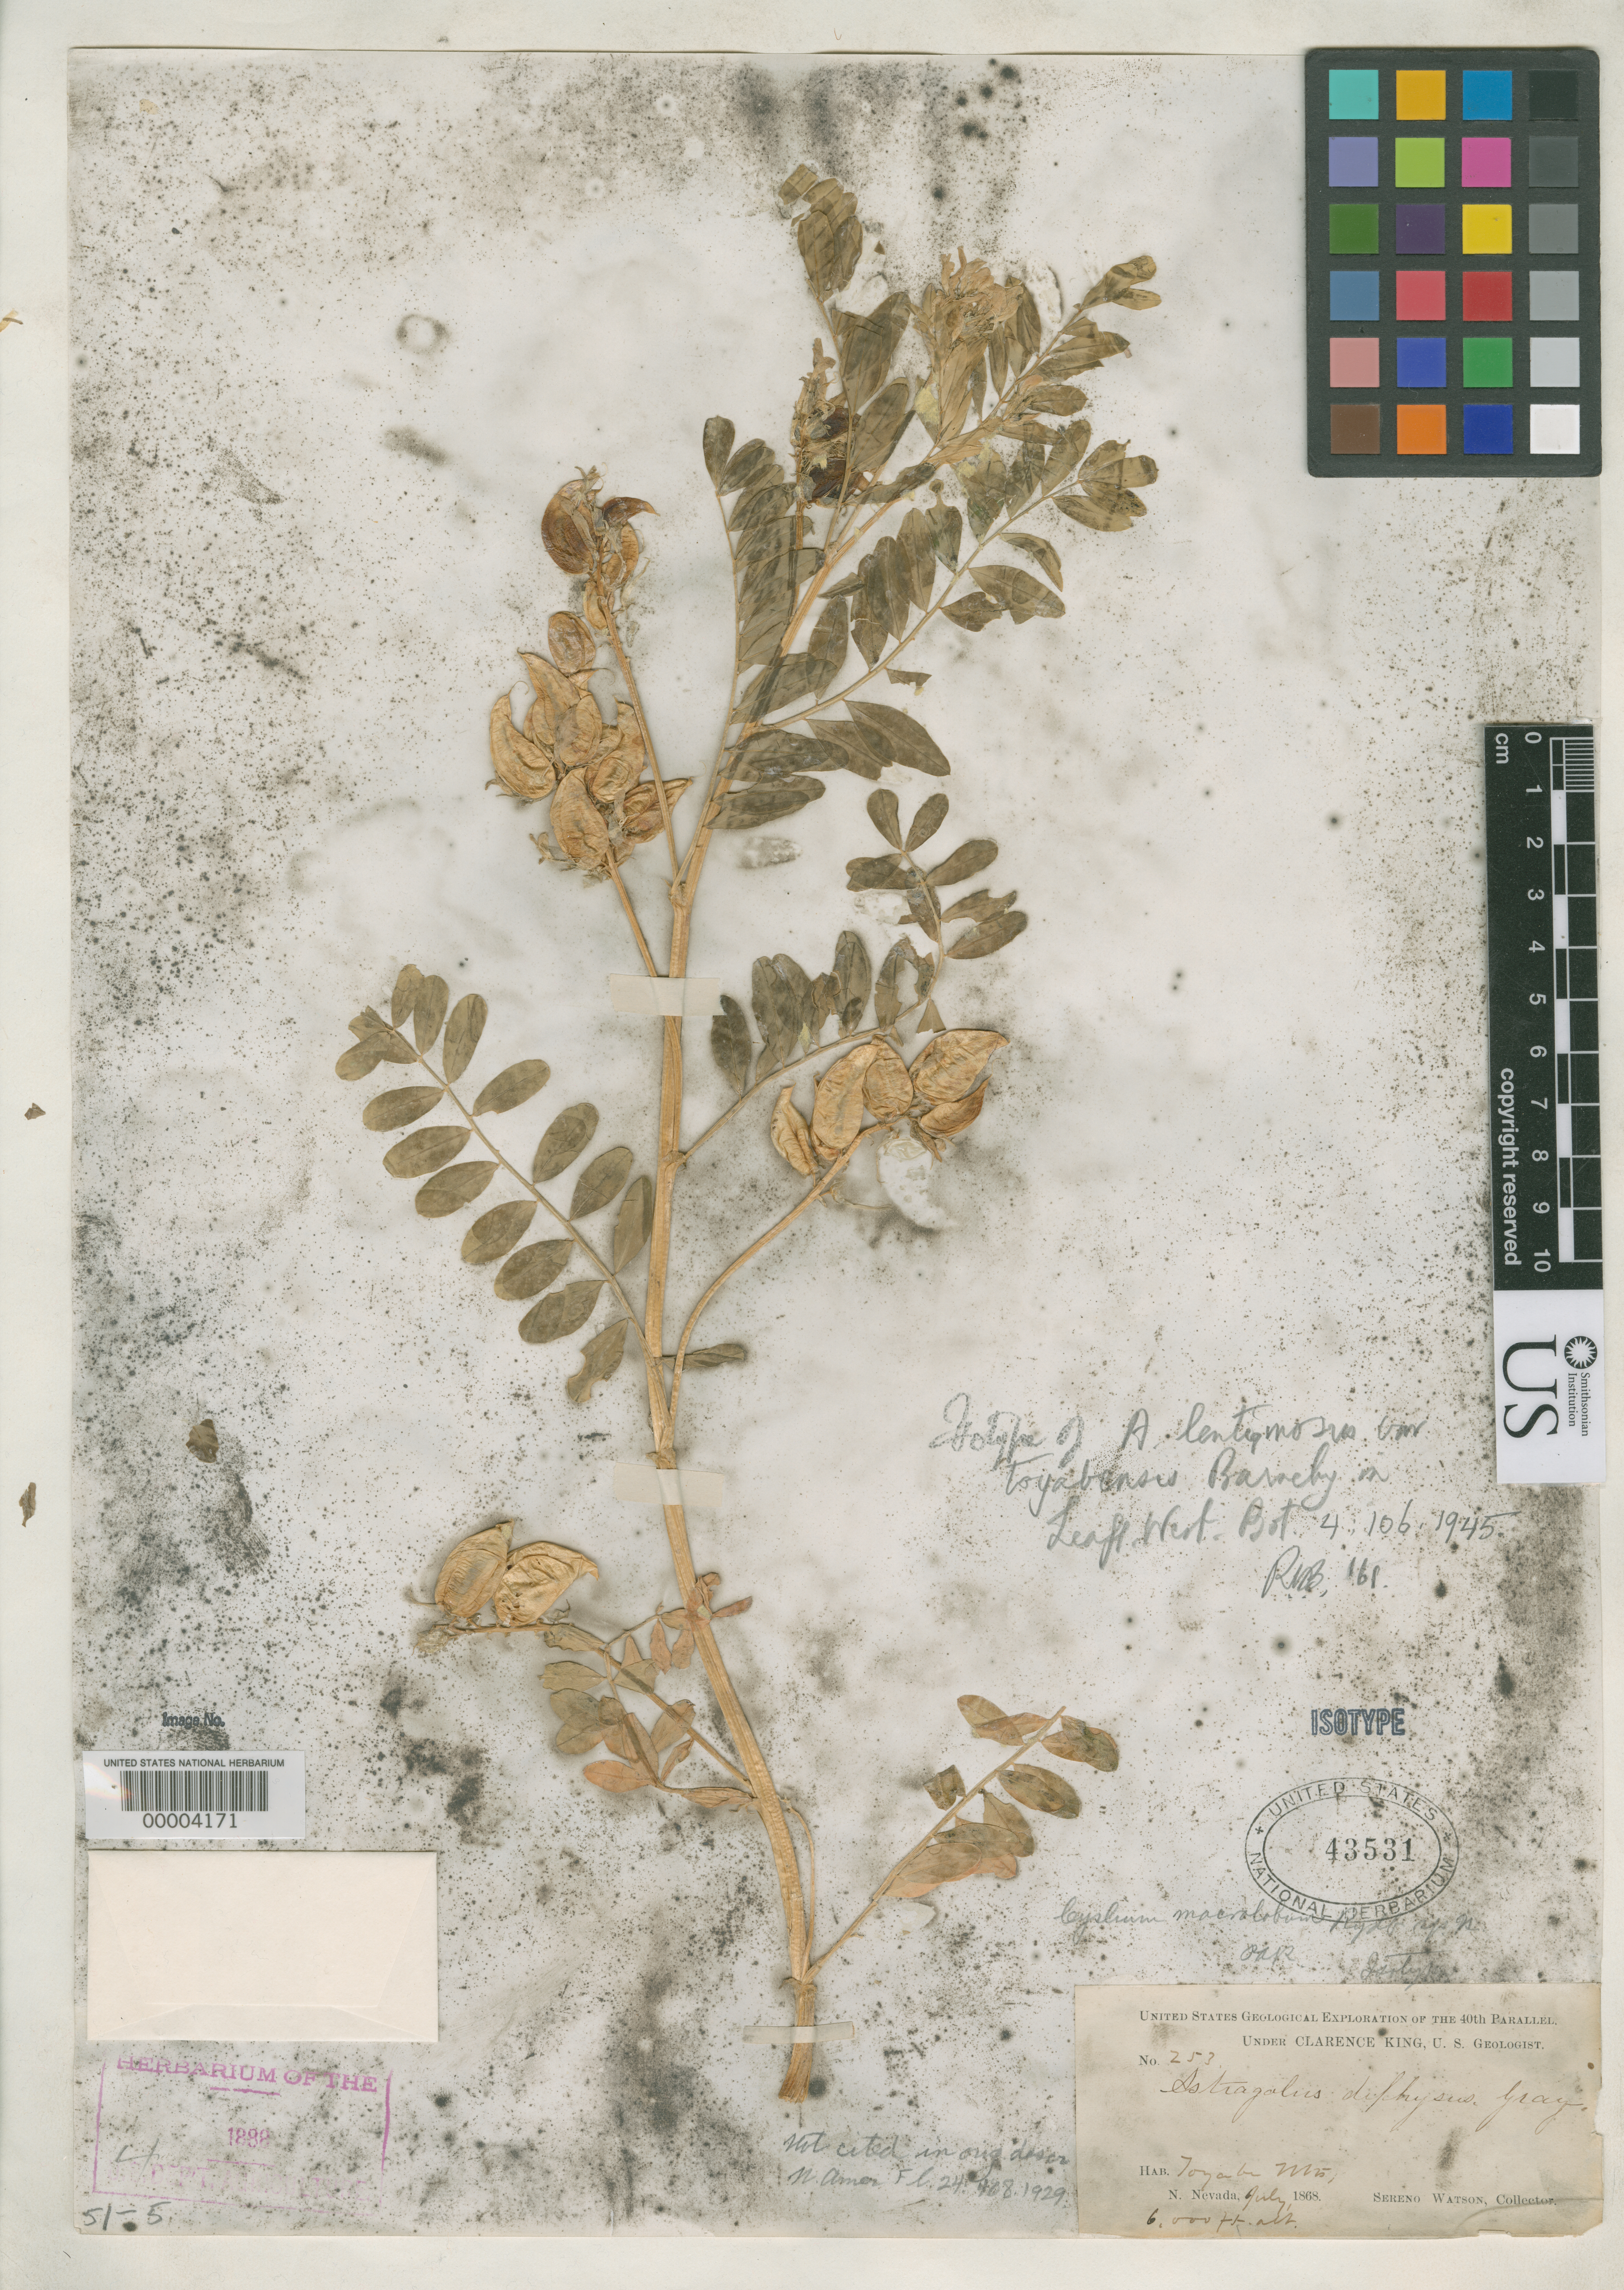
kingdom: Plantae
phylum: Tracheophyta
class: Magnoliopsida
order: Fabales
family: Fabaceae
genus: Astragalus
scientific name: Astragalus lentiginosus var. toyabensis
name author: Barneby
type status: Isotype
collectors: S. Watson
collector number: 253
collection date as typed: Jul 1868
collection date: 1868-07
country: United States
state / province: Nevada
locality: Toyabe Mountains.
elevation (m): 1829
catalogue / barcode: US 43531